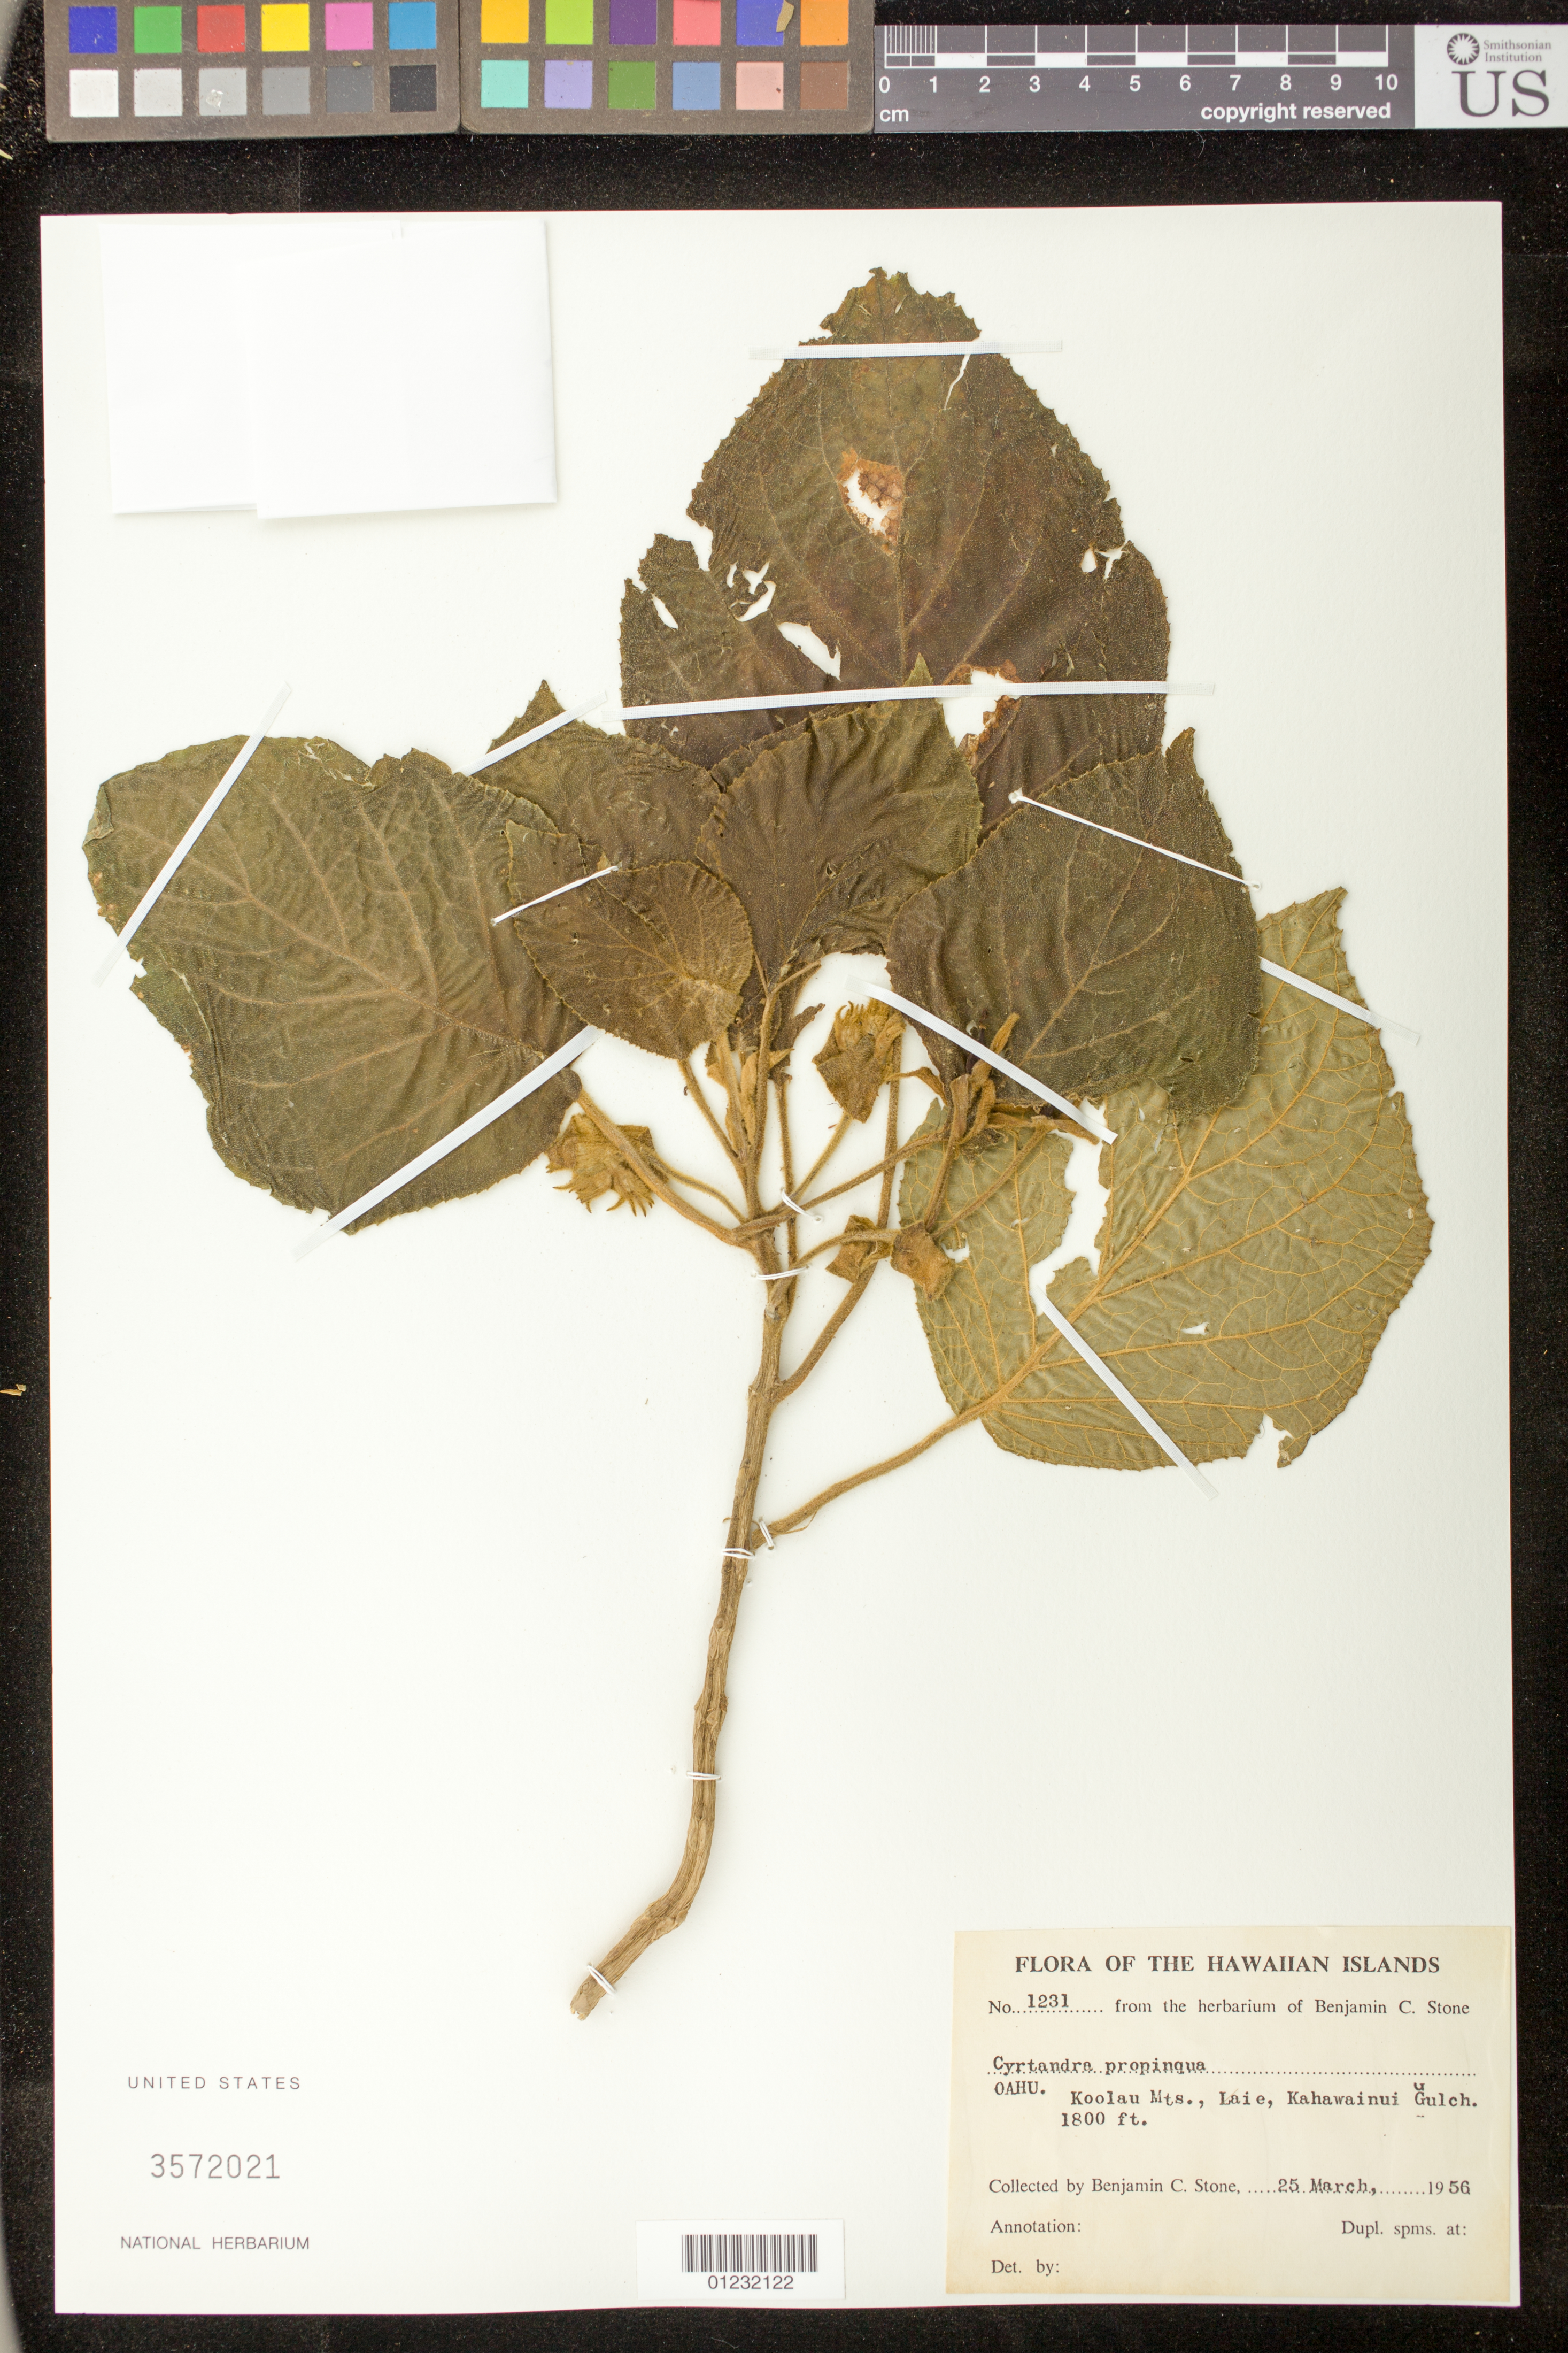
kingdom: Plantae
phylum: Tracheophyta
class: Magnoliopsida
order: Lamiales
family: Gesneriaceae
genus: Cyrtandra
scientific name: Cyrtandra cordifolia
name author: Gaudich.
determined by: Wagner, W. L., (BOT), Smithsonian Institution - National Museum of Natural History (UNITED STATES)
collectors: B. C. Stone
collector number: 1231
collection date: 1956-03-25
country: United States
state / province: Hawaii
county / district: Honolulu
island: Oahu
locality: Koolau Mountains; Laie, Kahawainui Gulch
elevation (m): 549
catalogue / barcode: US 3572012